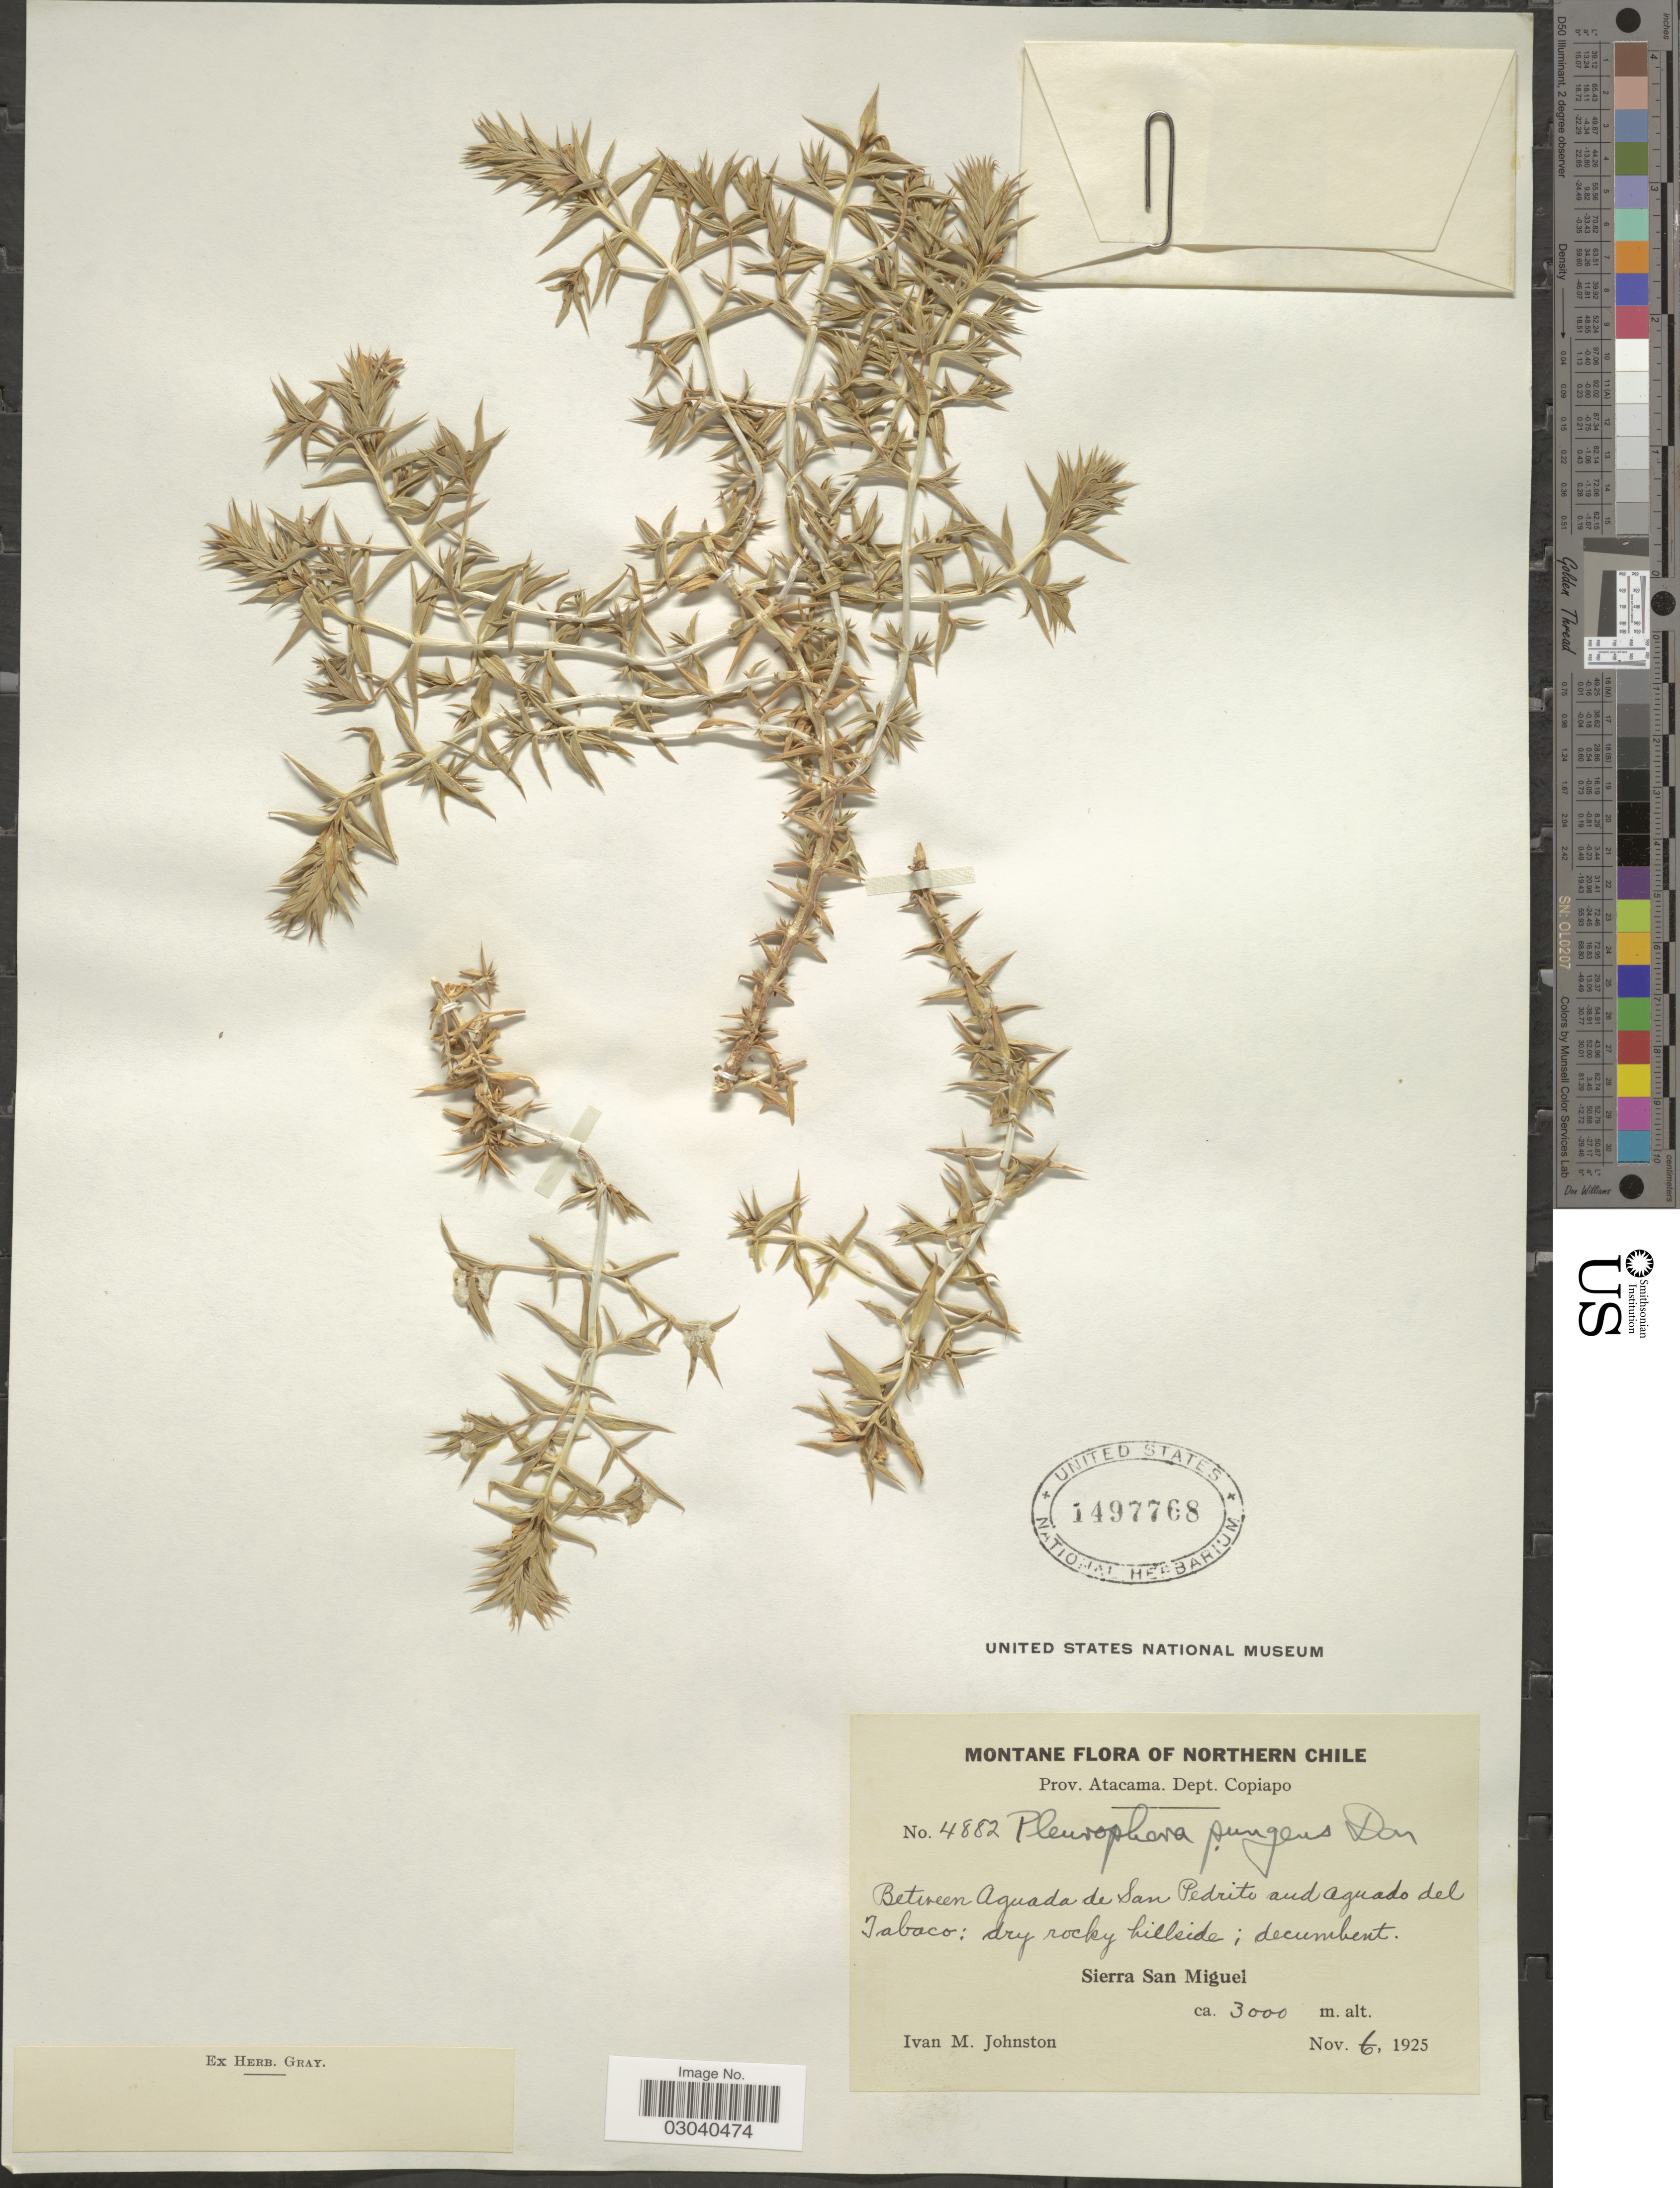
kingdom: Plantae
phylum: Tracheophyta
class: Magnoliopsida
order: Myrtales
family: Lythraceae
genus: Pleurophora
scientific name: Pleurophora pungens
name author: D. Don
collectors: I.M. Johnston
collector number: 4882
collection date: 1925-11-06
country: Chile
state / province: Atacama (III)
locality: Northern Chile. Dept. Copiapo. Between Aguada de San Pedrito and Aguado del Tabaco. Sierra San Miguel.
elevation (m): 3000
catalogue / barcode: US 1497768